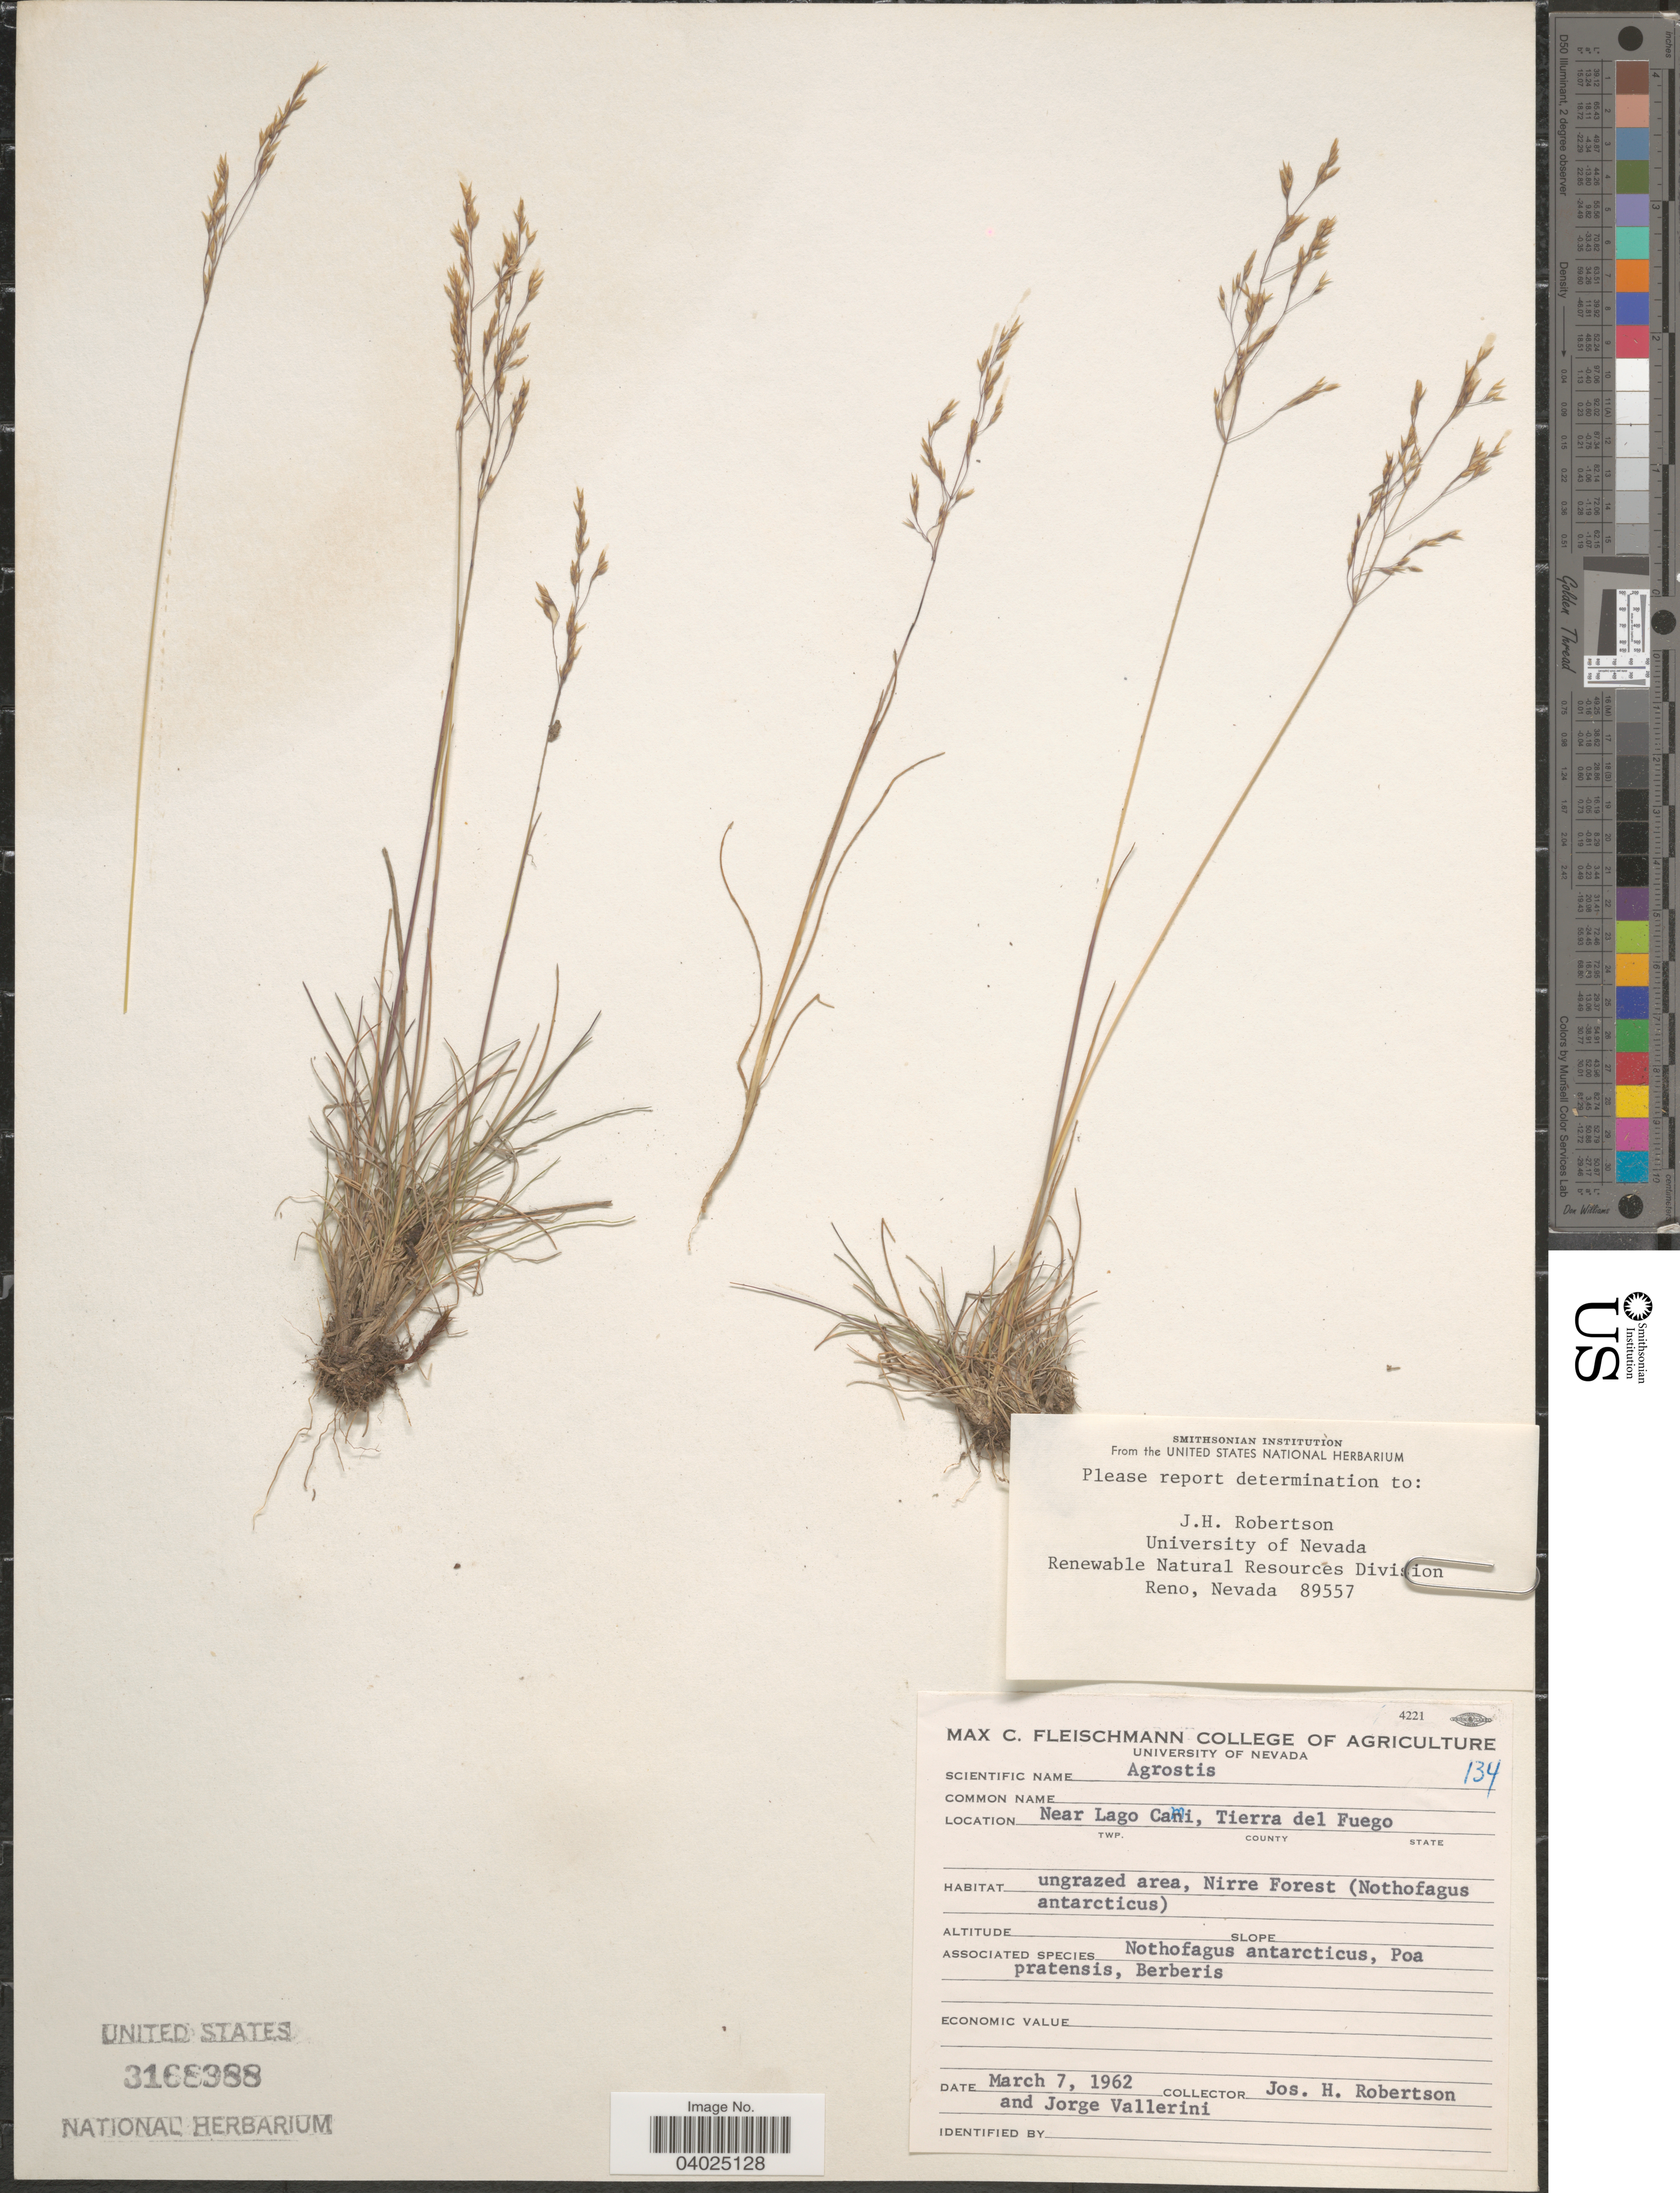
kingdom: Plantae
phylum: Tracheophyta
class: Liliopsida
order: Poales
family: Poaceae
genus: Agrostis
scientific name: Agrostis sp.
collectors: J. Robertson & J. Vallerini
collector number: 134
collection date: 1962-03-07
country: Argentina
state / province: Tierra del Fuego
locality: Near Lago Cami.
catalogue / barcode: US 3168988